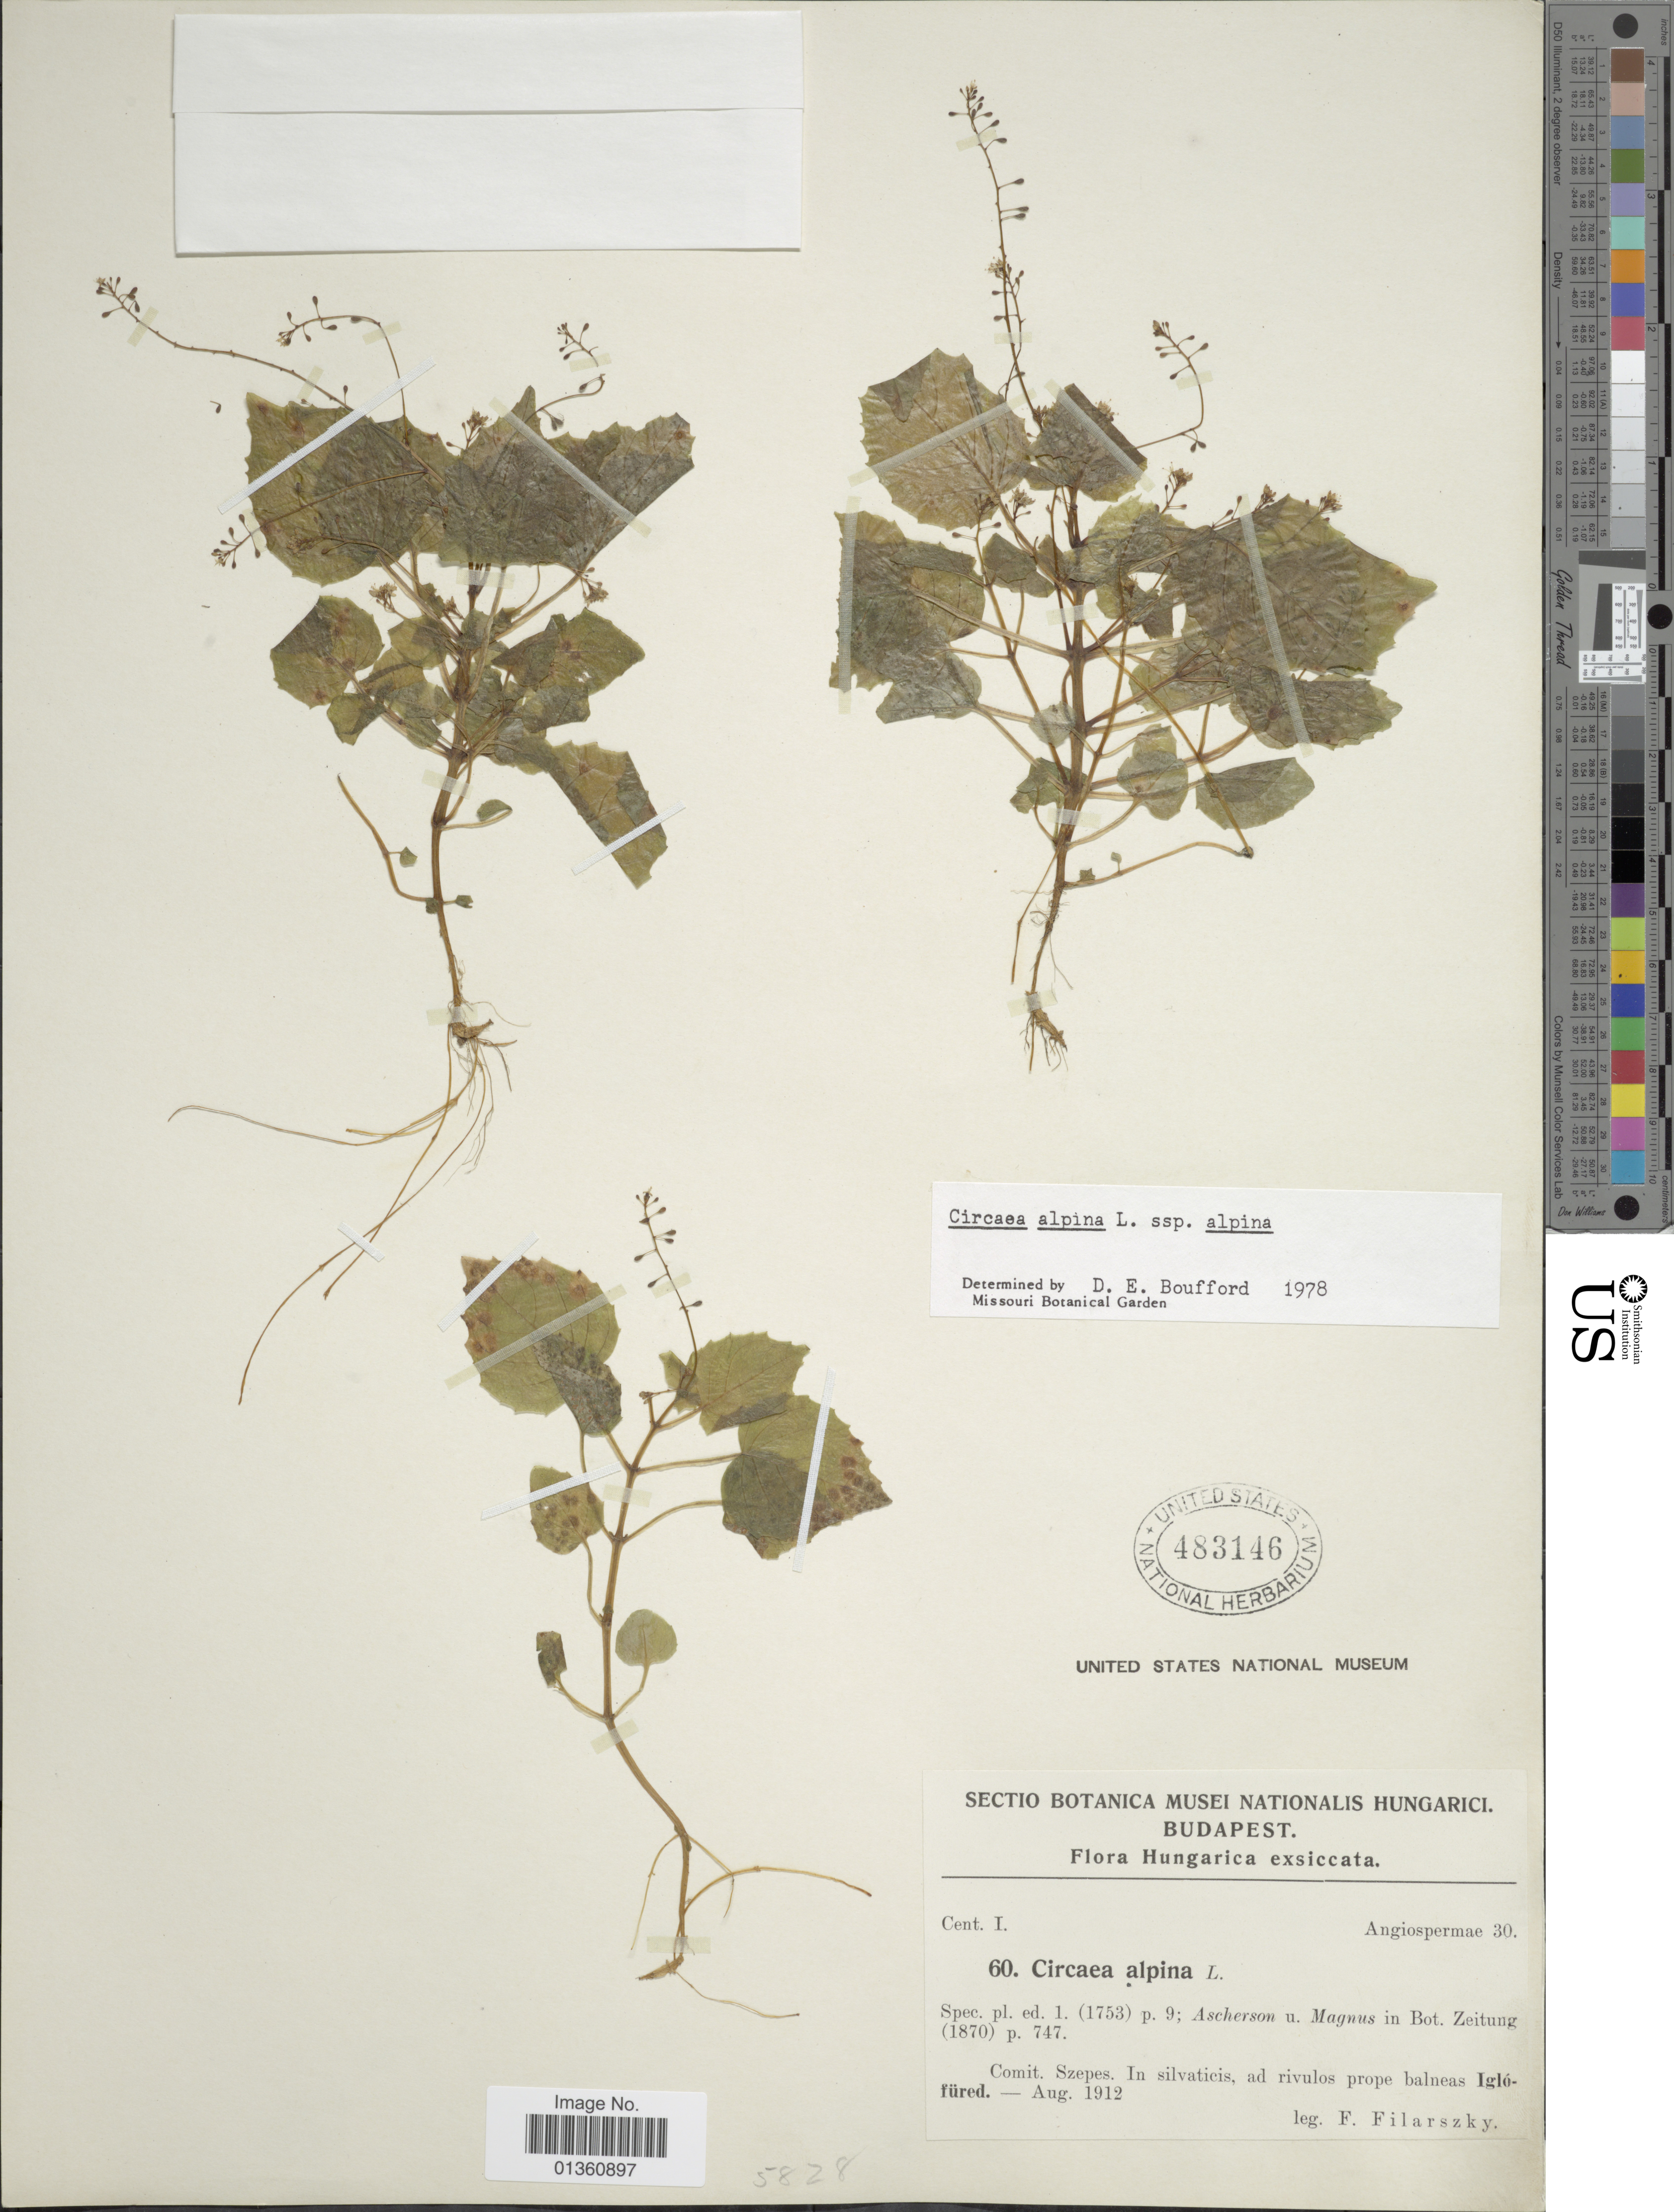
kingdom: Plantae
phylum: Tracheophyta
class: Magnoliopsida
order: Myrtales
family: Onagraceae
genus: Circaea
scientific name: Circaea alpina subsp. alpina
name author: L.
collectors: F. Filarszky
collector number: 60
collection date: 1912-08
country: Hungary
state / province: Budapest, Capital District of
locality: Comit. Szepes. In silvaticis, ad rivulos prope balneas Iglófüred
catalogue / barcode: US 483146